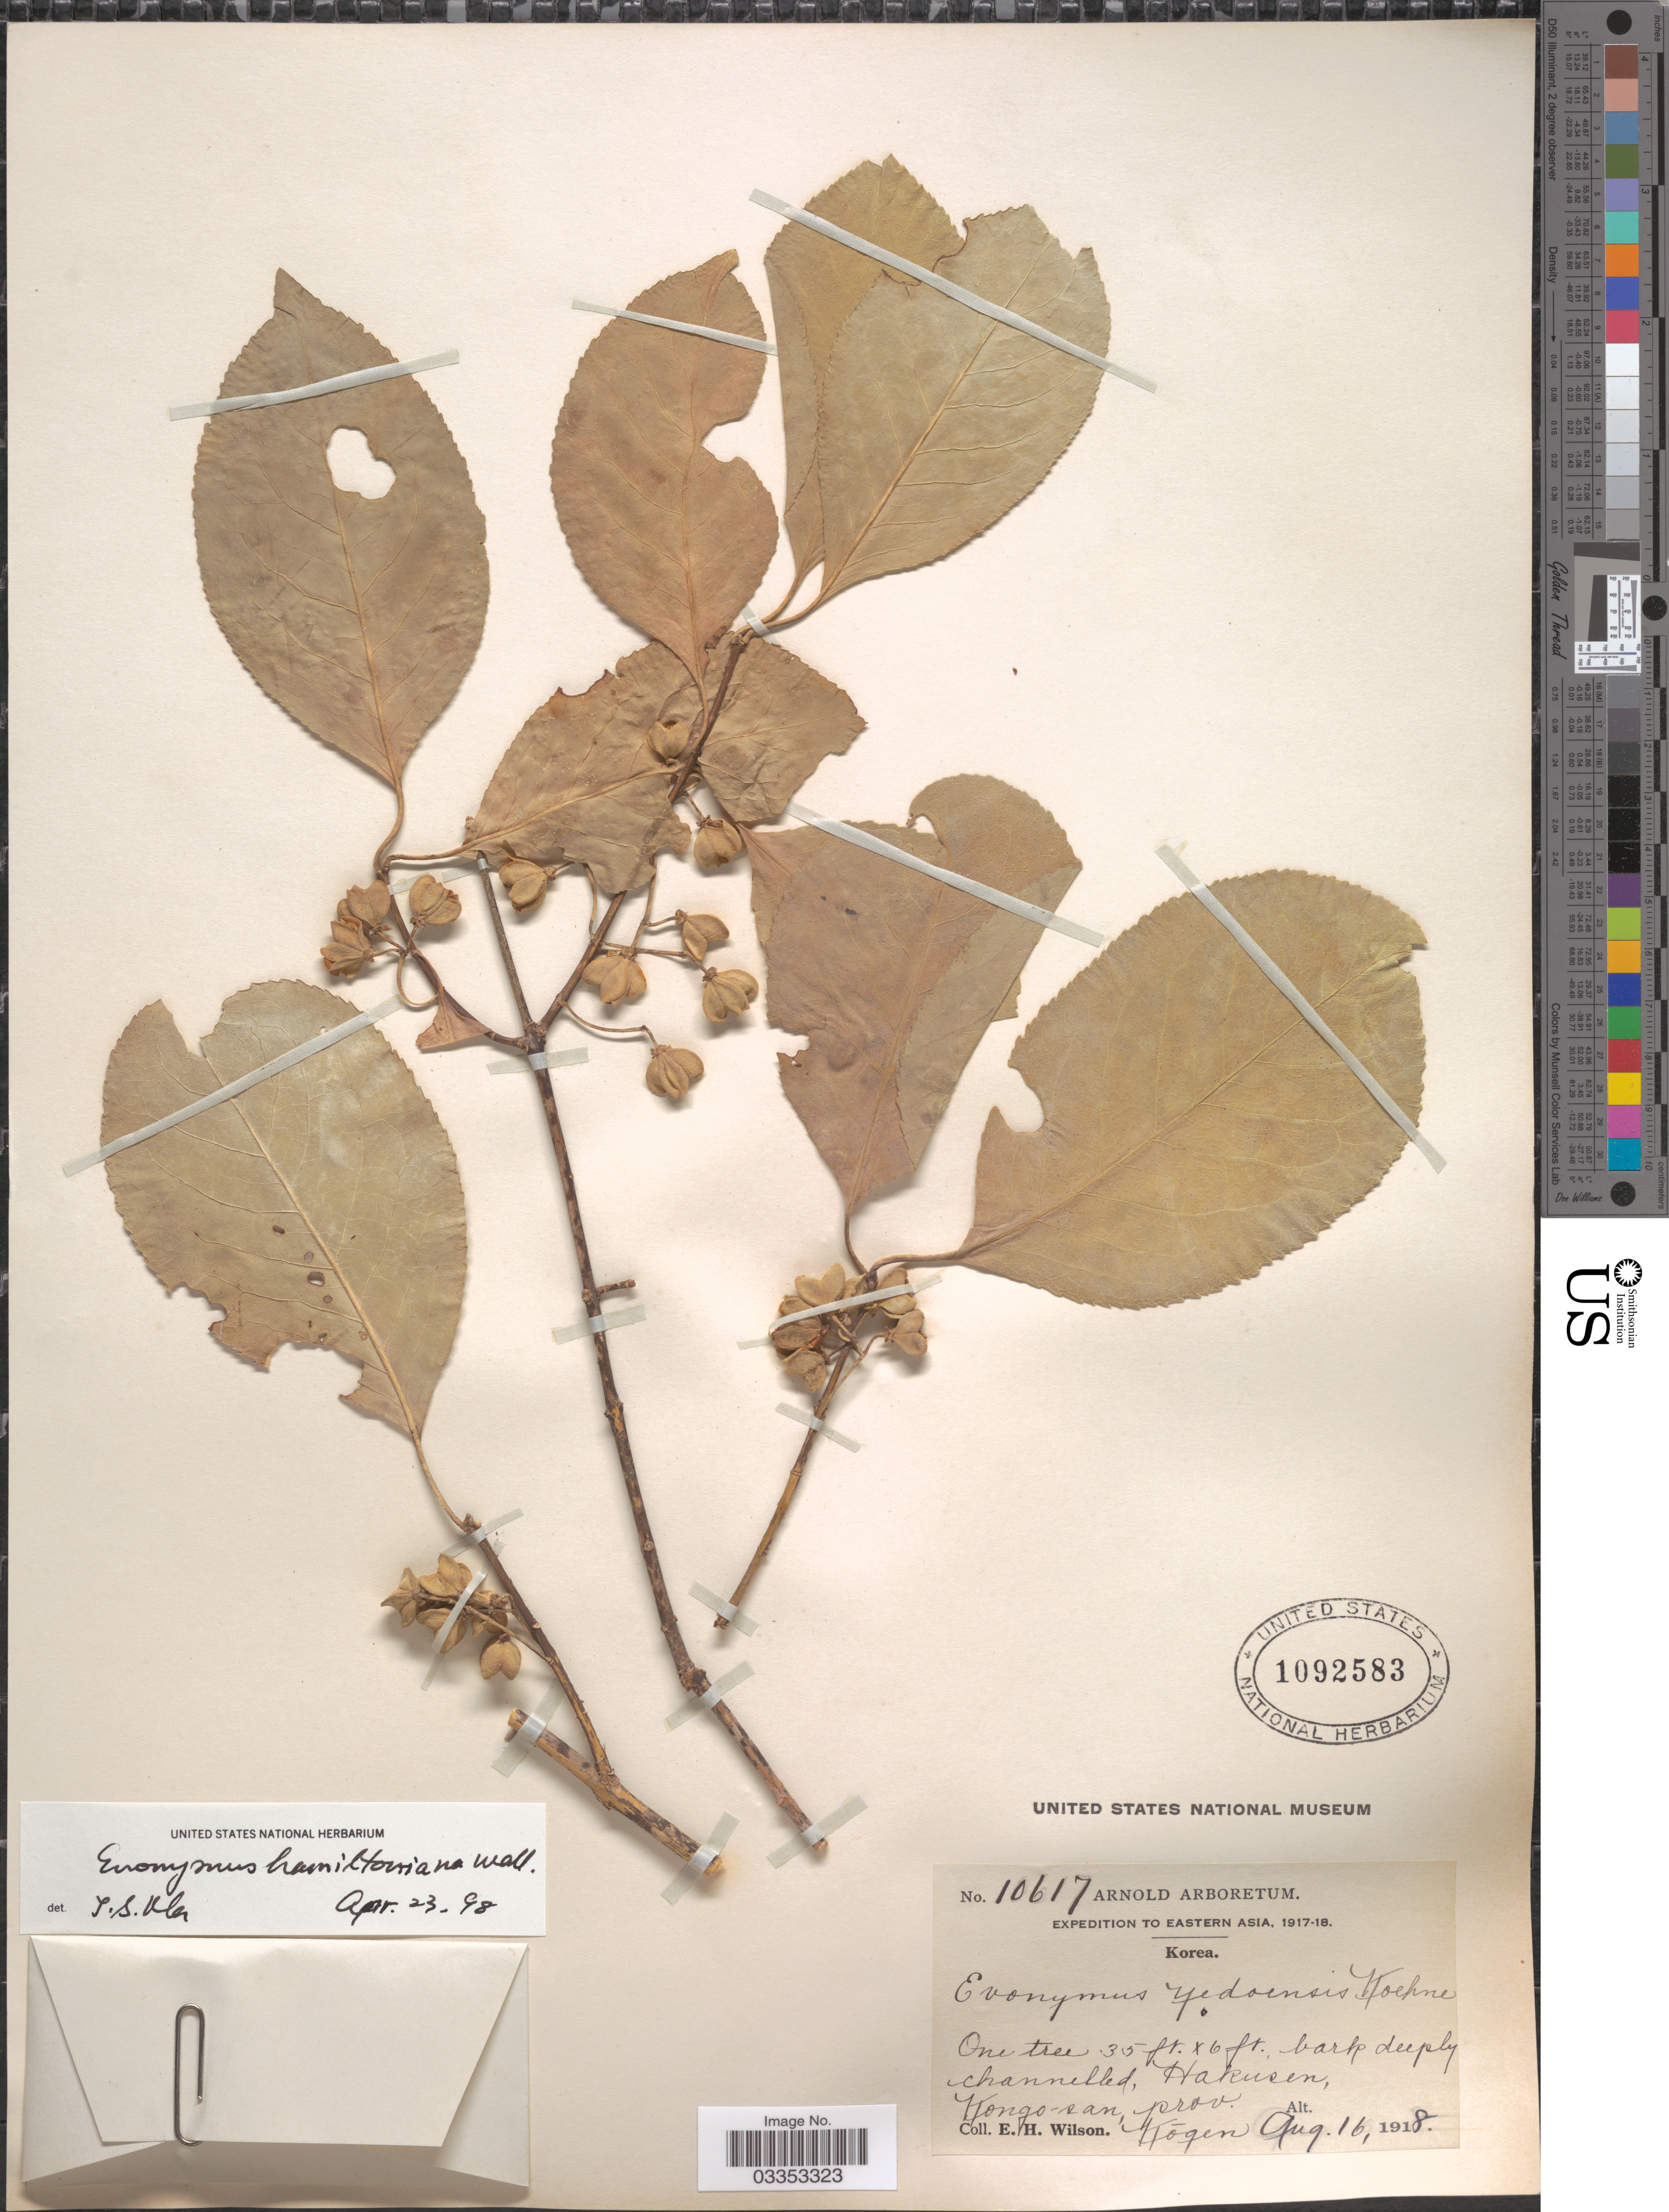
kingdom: Plantae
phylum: Tracheophyta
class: Magnoliopsida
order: Celastrales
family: Celastraceae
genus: Euonymus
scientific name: Euonymus hamiltonianus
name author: Wall.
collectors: E. Wilson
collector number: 10617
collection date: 1918-08-16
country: North Korea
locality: Eastern Asia. Hakusen, Kongo-san, prov. Kogen.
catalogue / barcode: US 1092583